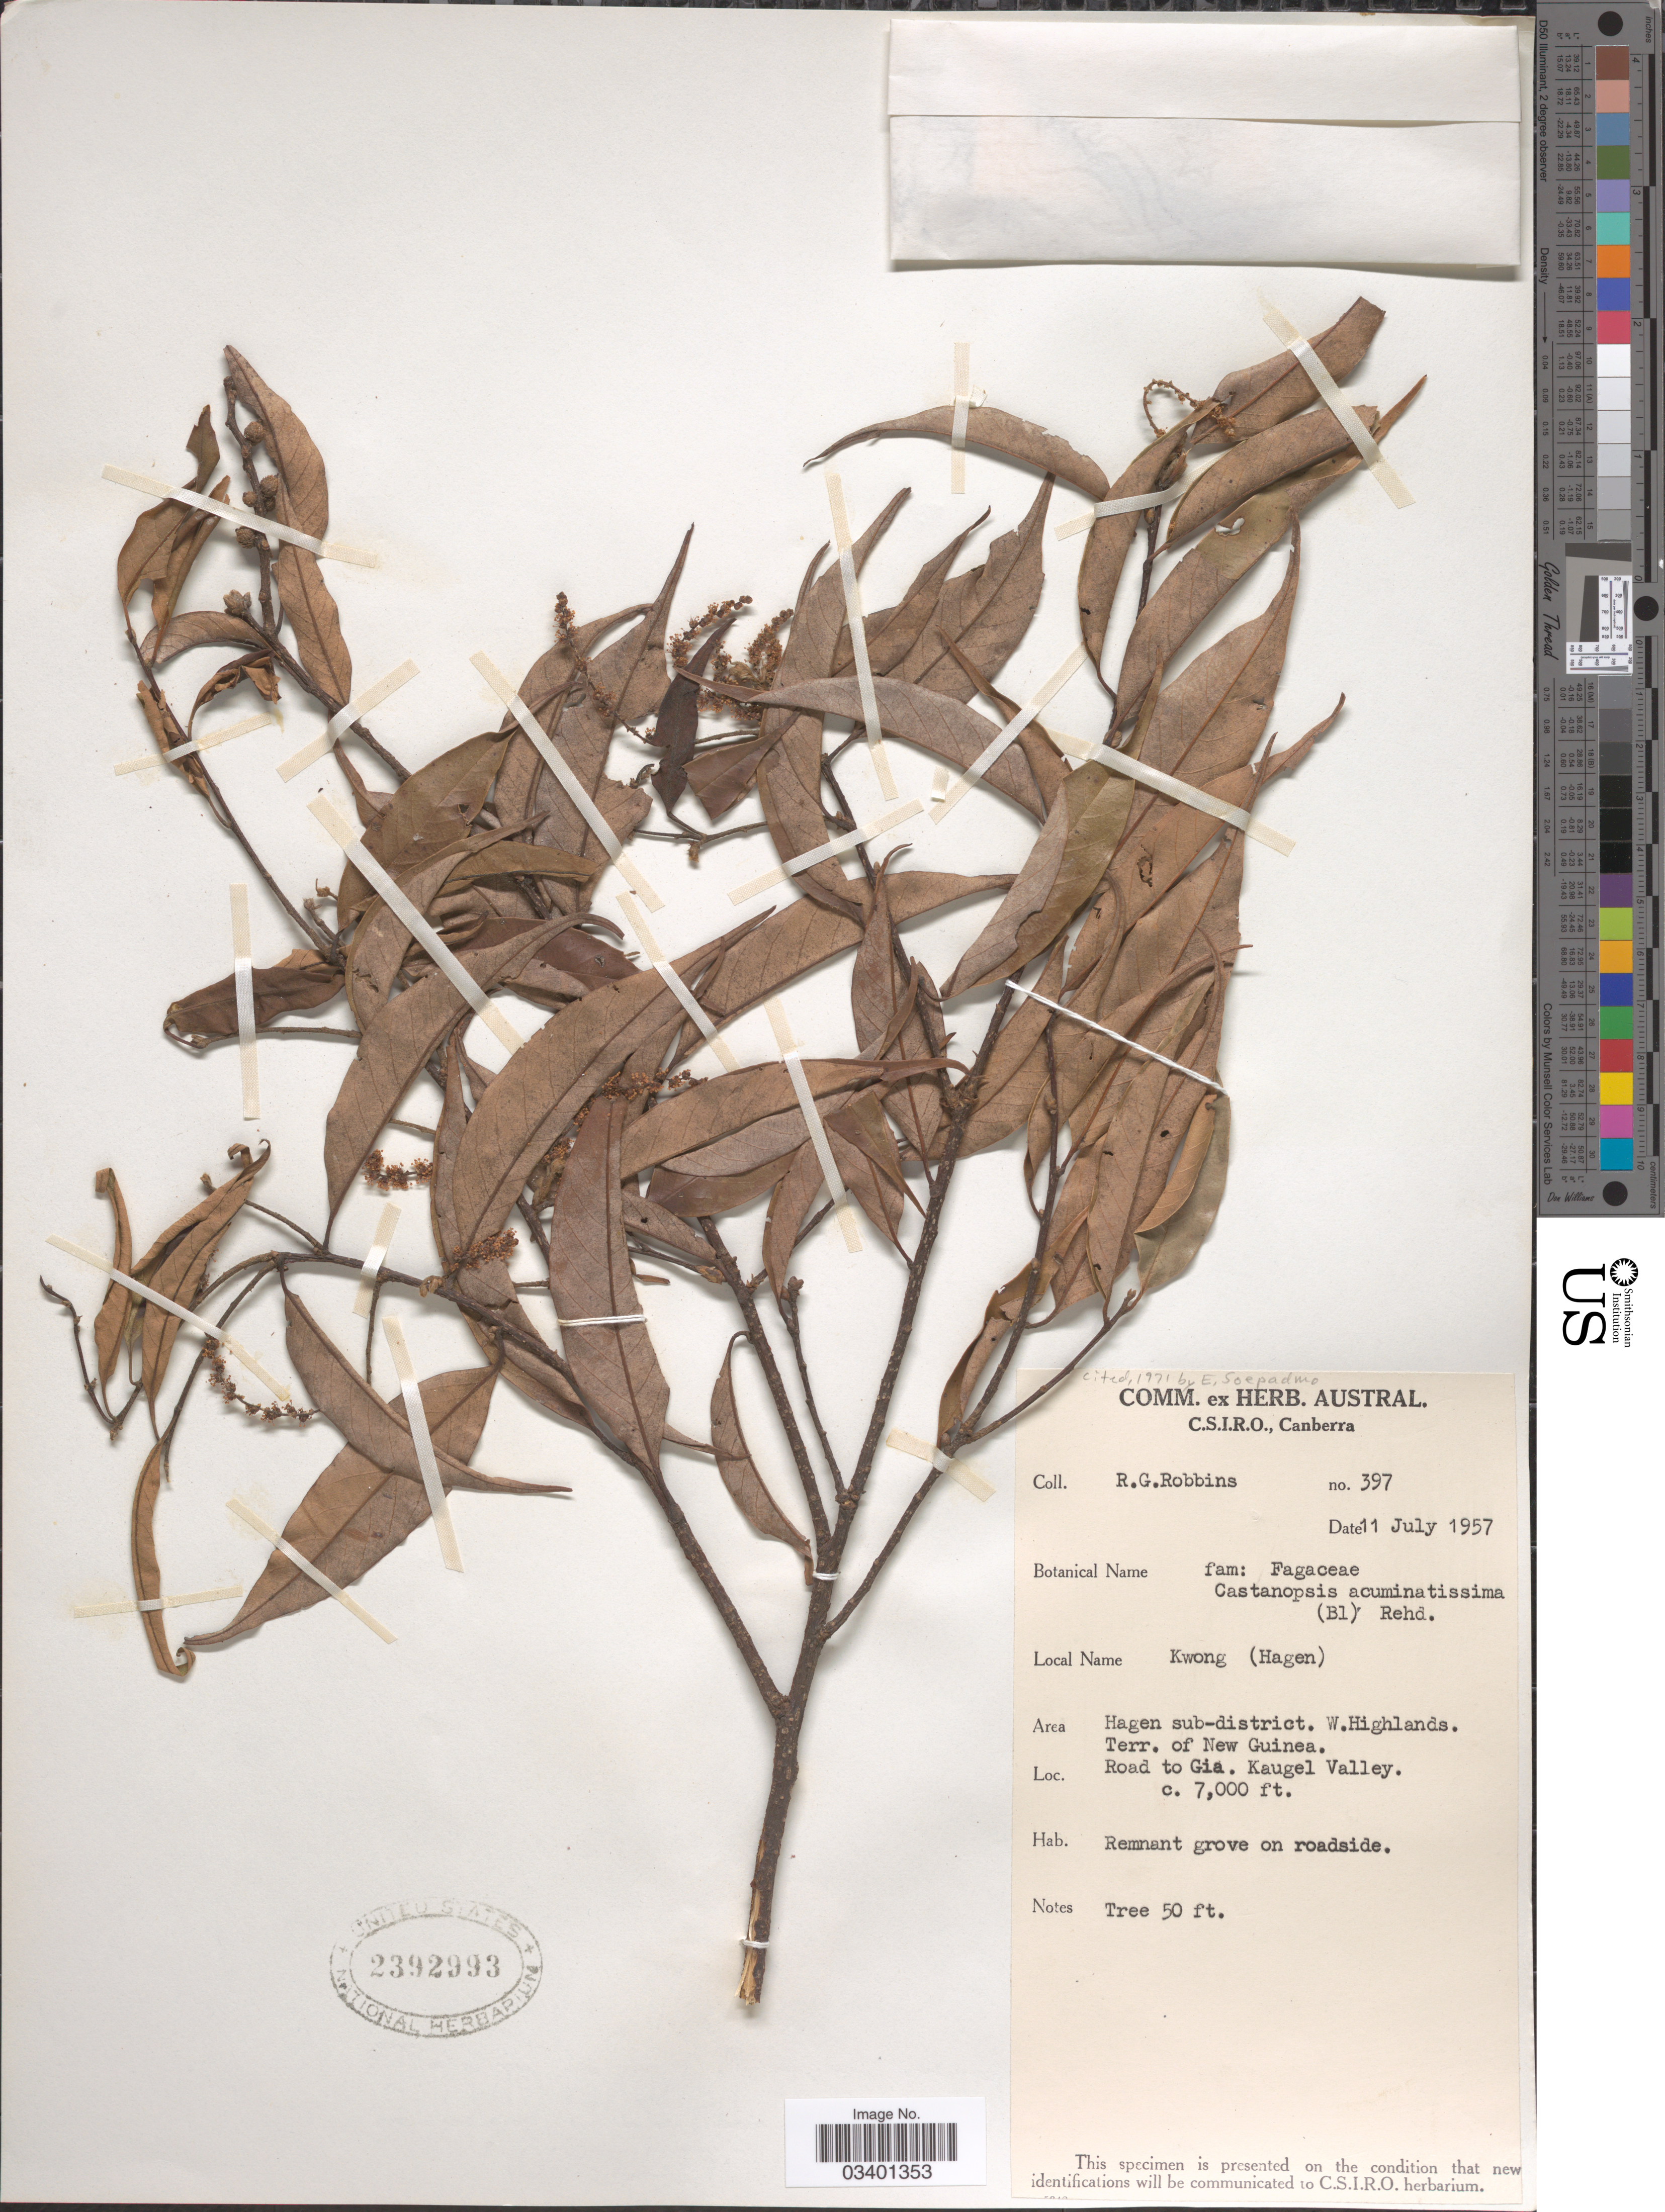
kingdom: Plantae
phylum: Tracheophyta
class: Magnoliopsida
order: Fagales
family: Fagaceae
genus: Castanopsis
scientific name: Castanopsis acuminatissima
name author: (Blume) A. DC.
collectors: R. Robbins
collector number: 397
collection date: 1957-07-11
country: Papua New Guinea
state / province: Western Highlands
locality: Area Hagen sub-district. W. Highlands. Terr. of New Guinea. Road to Gia. Kaugel Valley.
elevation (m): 2134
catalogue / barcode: US 2392993